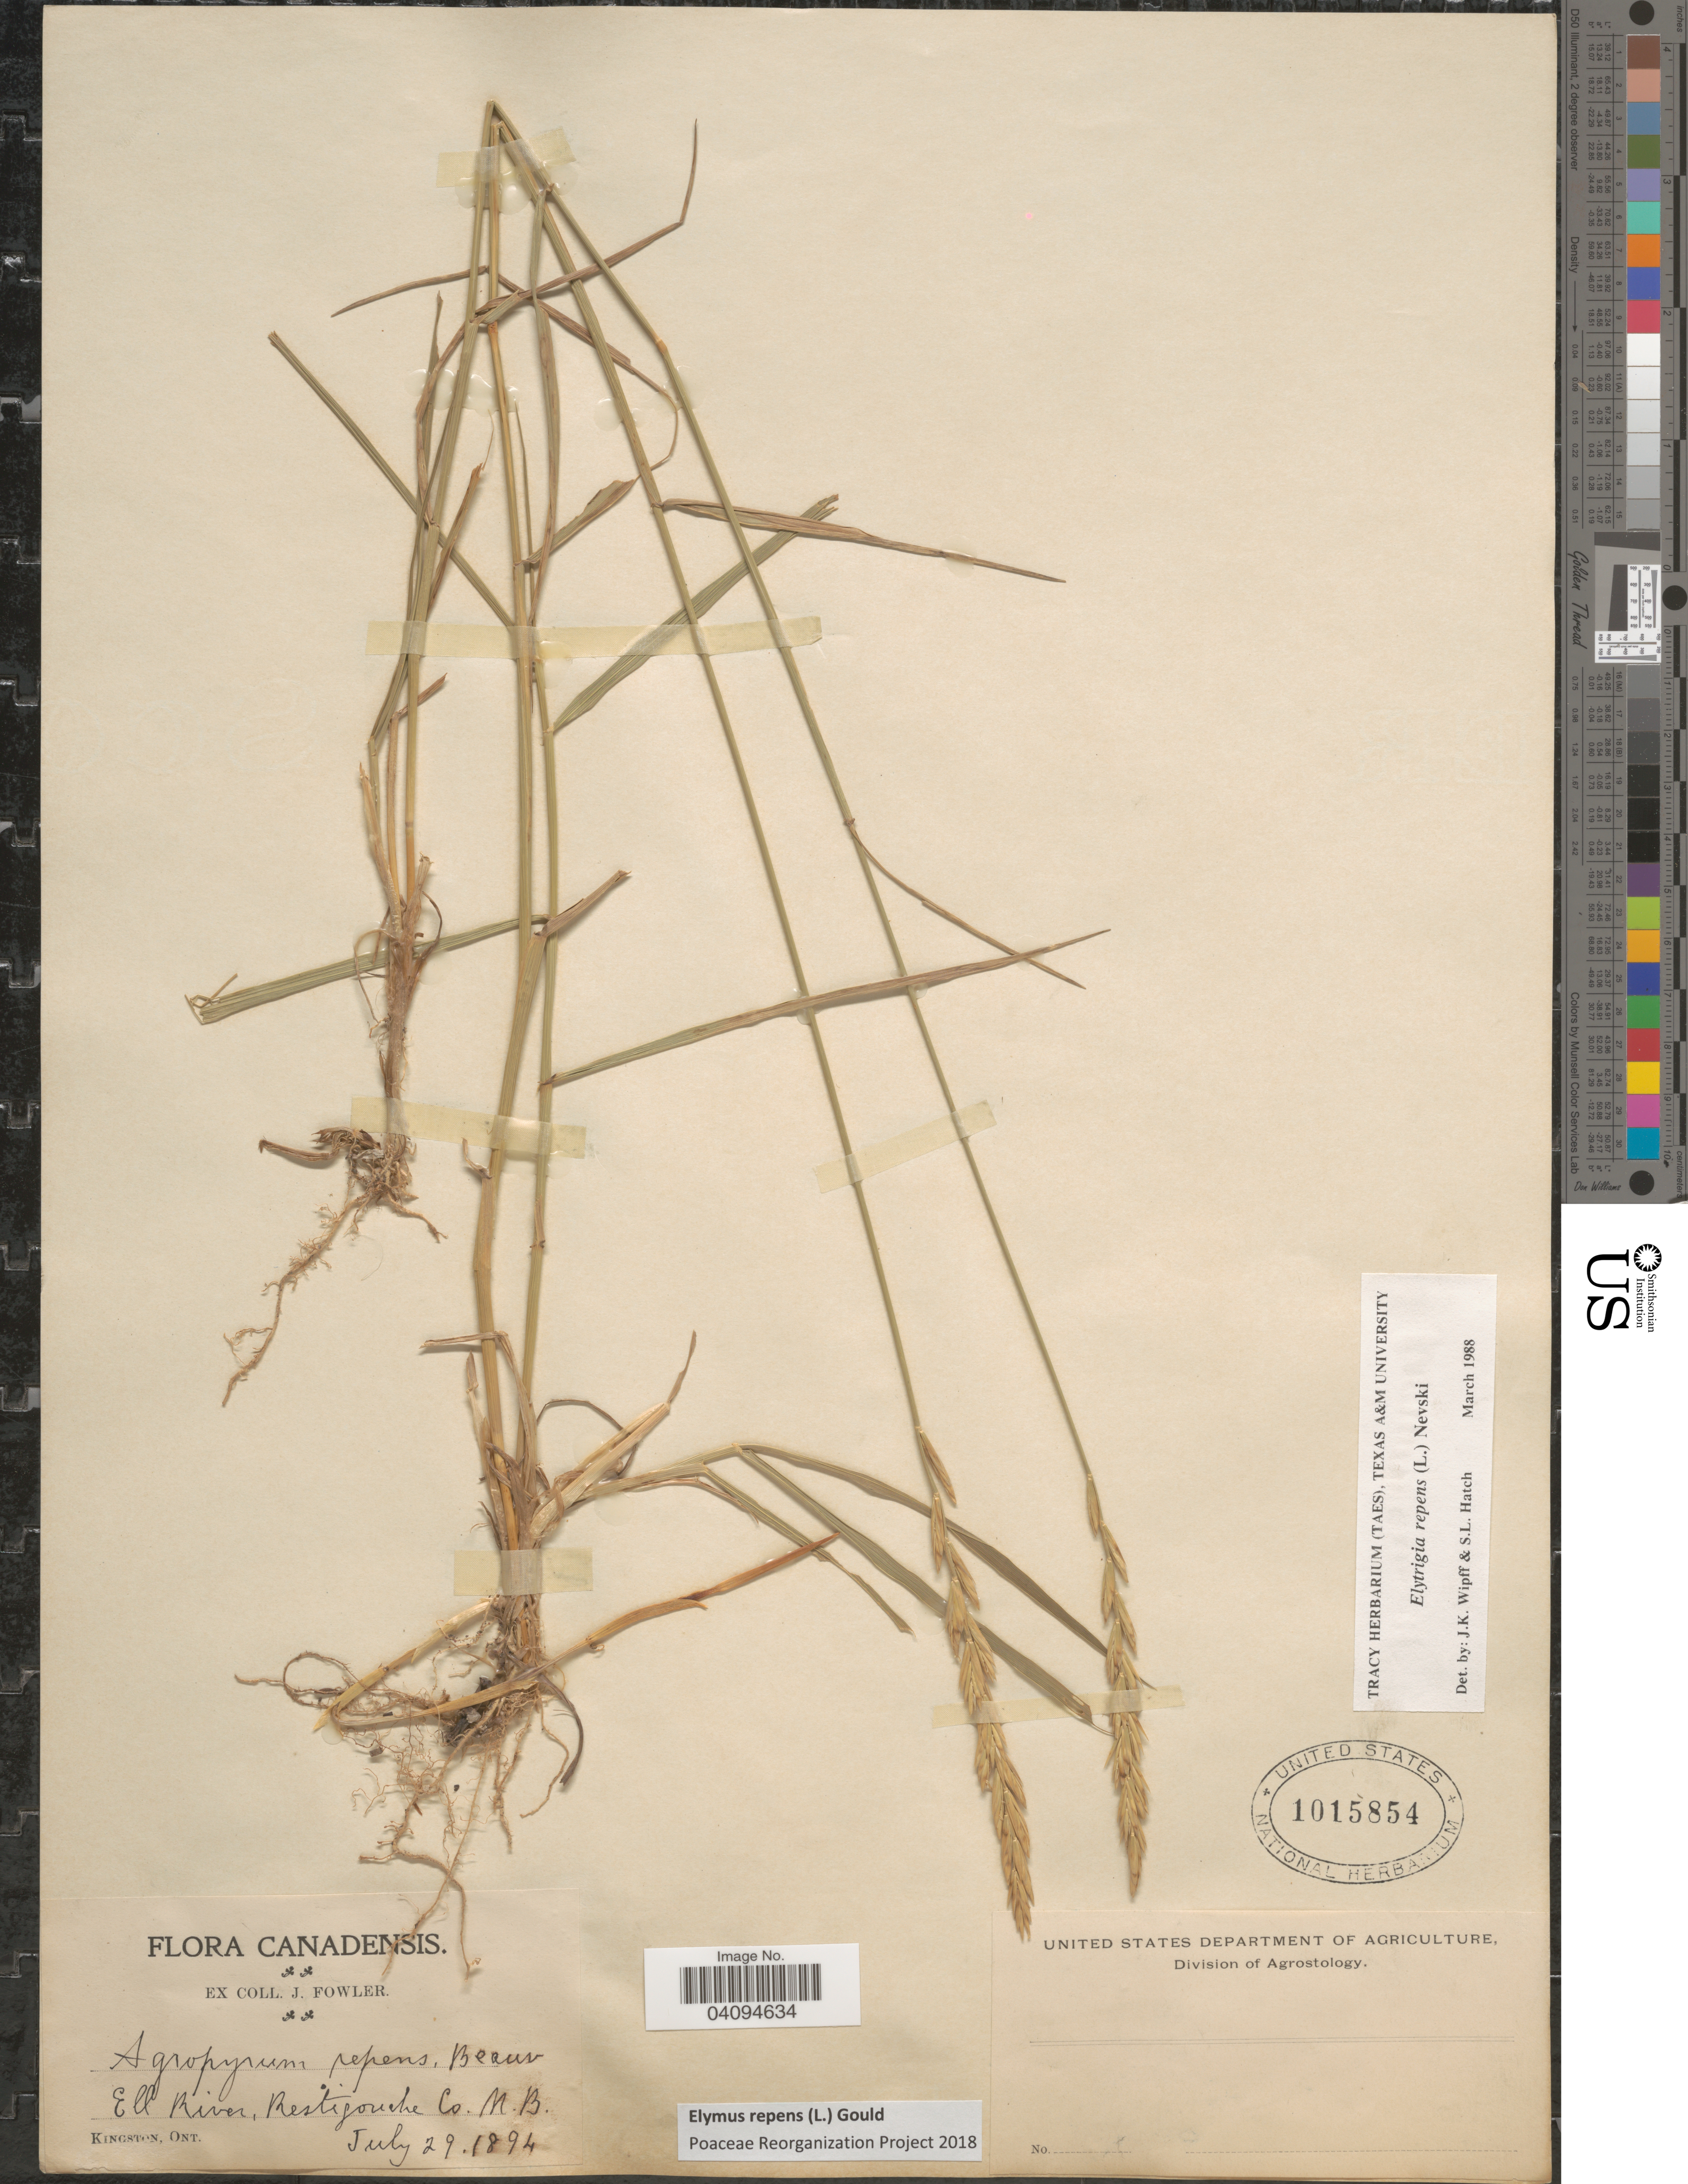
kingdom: Plantae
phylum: Tracheophyta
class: Liliopsida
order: Poales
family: Poaceae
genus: Elymus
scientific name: Elymus repens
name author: (L.) Gould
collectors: J. Fowler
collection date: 1894-07-29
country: Canada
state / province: New Brunswick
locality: Ell River, Bestigouche Co.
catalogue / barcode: US 1015854